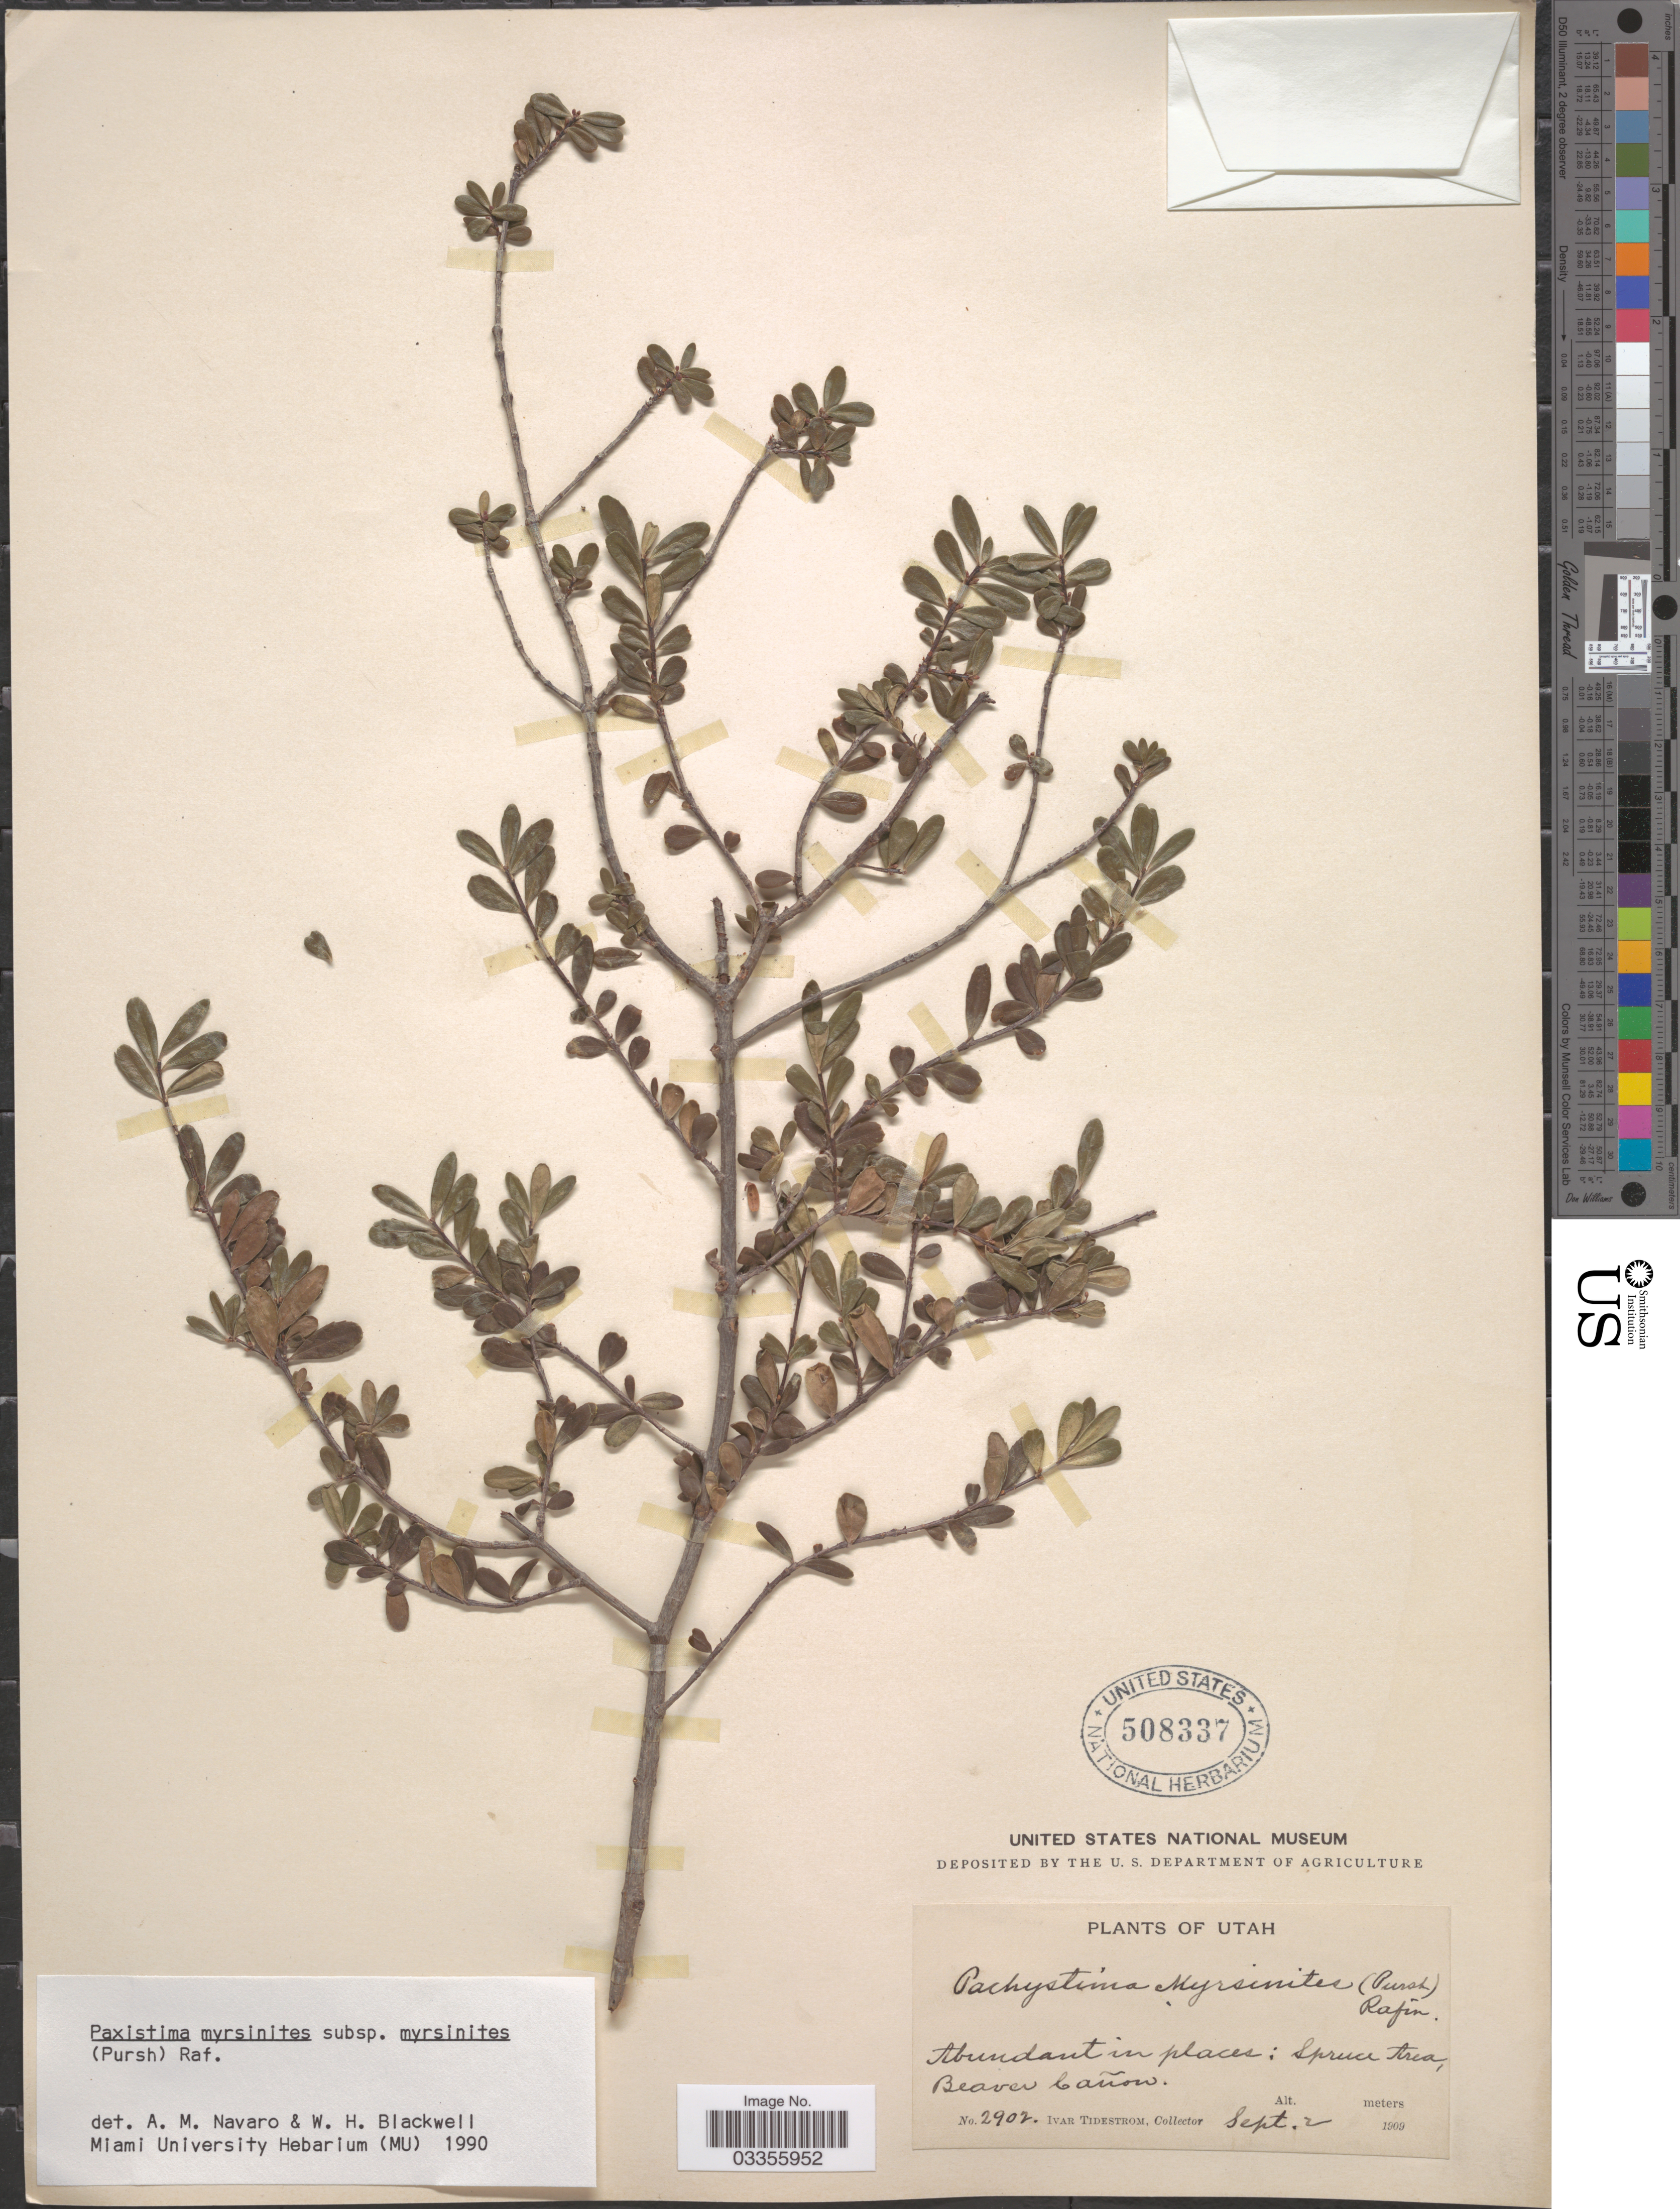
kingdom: Plantae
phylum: Tracheophyta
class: Magnoliopsida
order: Celastrales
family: Celastraceae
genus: Paxistima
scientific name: Paxistima myrsinites subsp. myrsinites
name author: (Pursh) Raf.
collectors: I. F. Tidestrom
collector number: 2902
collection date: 1909-09-02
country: United States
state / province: Utah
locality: Spruce Area, Beaver Cañon.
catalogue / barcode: US 508337